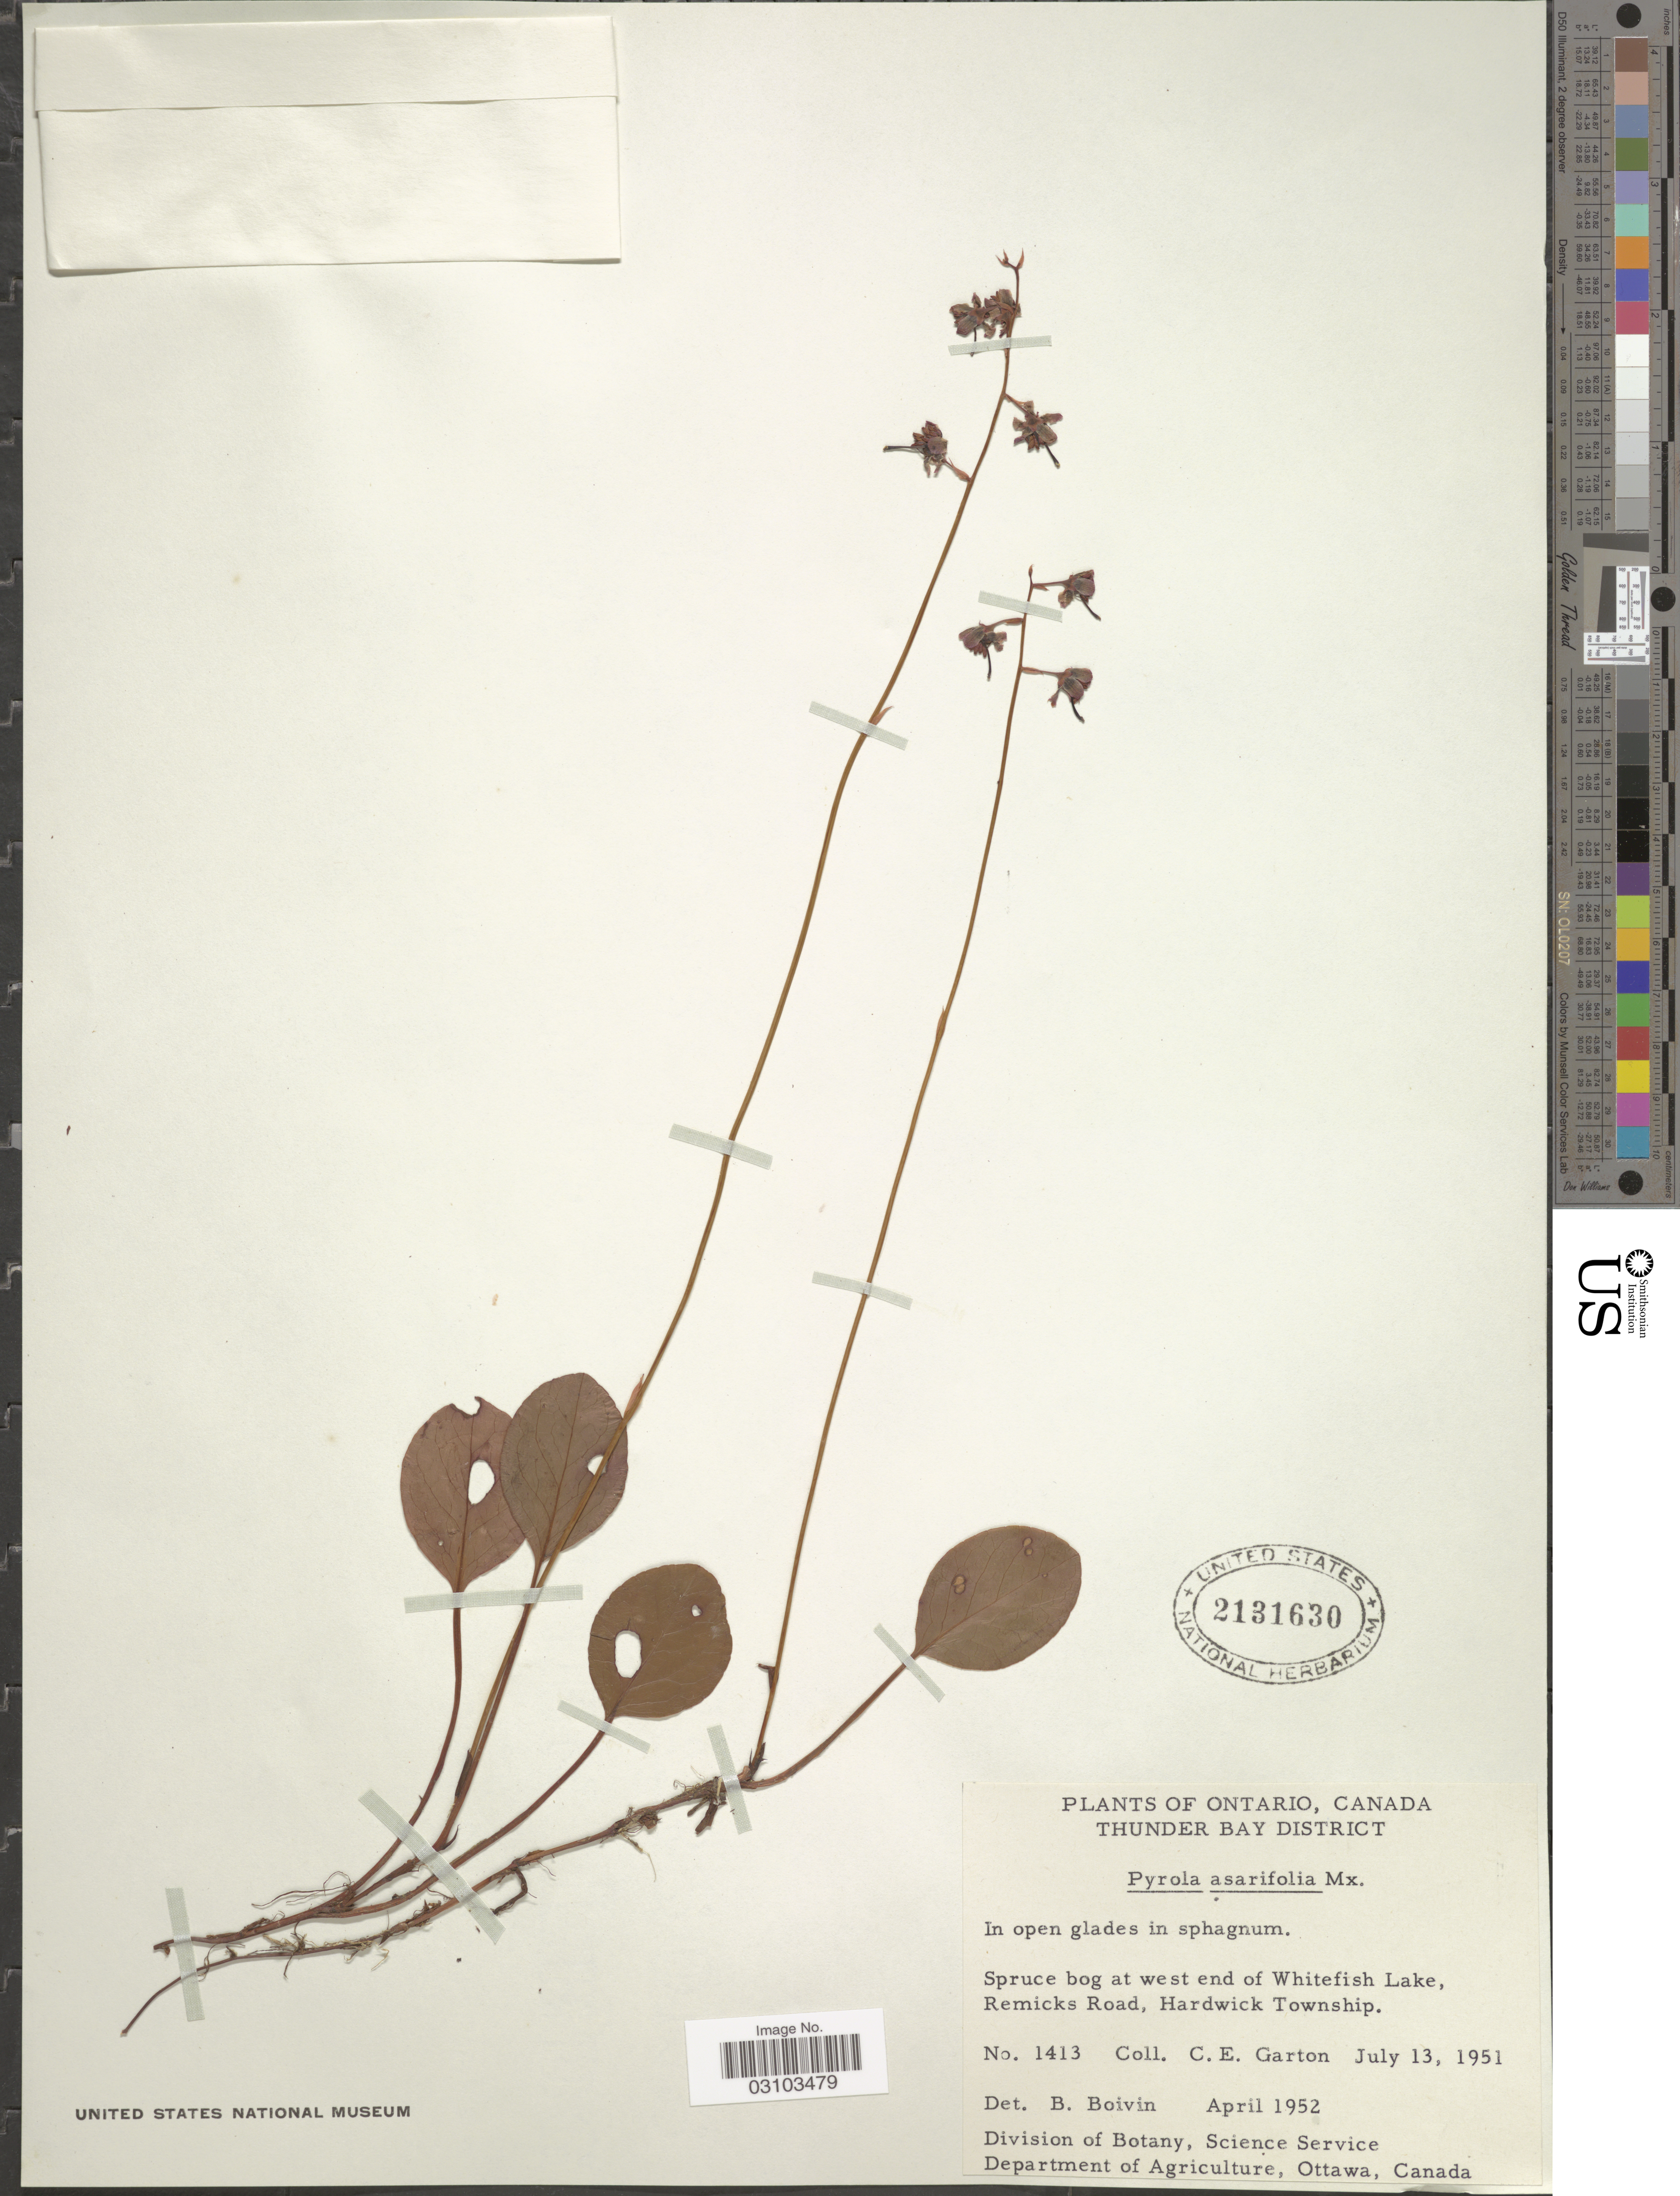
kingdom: Plantae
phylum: Tracheophyta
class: Magnoliopsida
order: Ericales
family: Ericaceae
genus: Pyrola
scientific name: Pyrola asarifolia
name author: Michx.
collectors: C. E. Garton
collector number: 1413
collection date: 1951-07-13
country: Canada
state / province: Ontario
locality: Thunder Bay District, Spruce bog at west end of Whitefish Lake, Remicks Road, Hardwick Township.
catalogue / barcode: US 2131630